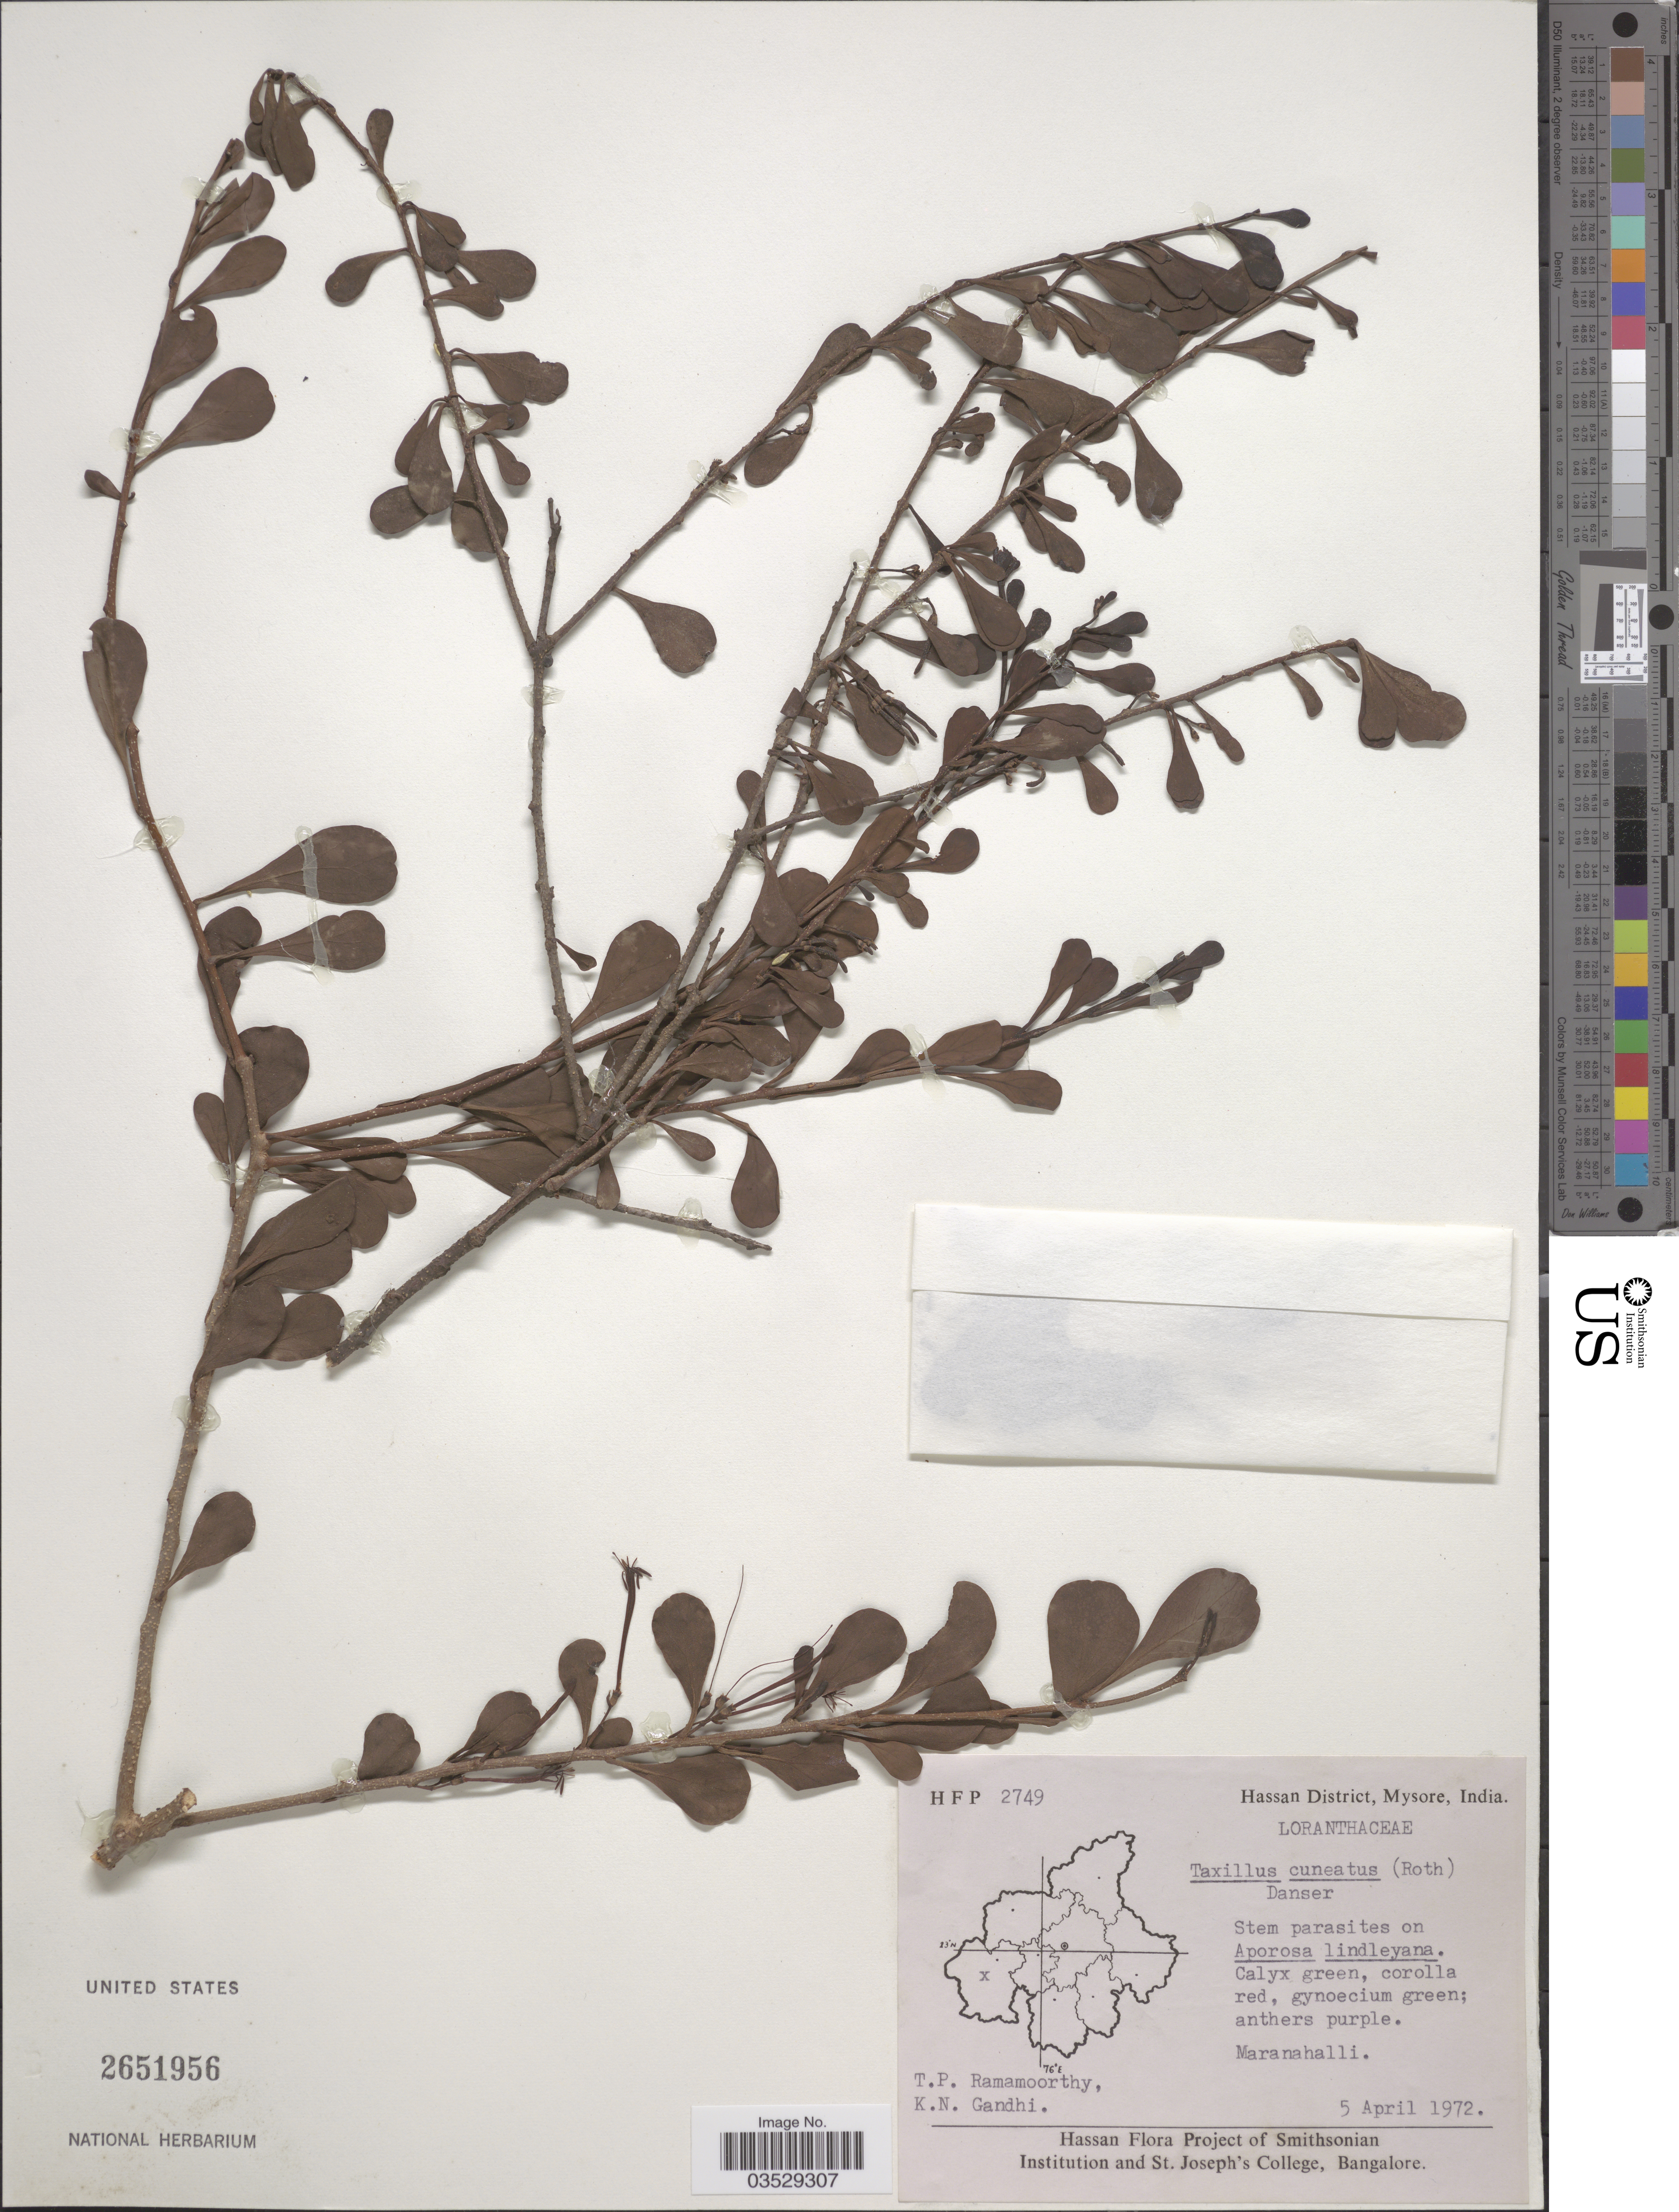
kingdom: Plantae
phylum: Tracheophyta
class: Magnoliopsida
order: Santalales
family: Loranthaceae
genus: Taxillus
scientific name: Taxillus cuneatus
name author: Danser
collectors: T. P. Ramamoorthy & K. N. Gandhi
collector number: HFP2749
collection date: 1972-04-05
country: India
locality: Hassan District, Mysore. Maranahalli.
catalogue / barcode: US 2651956